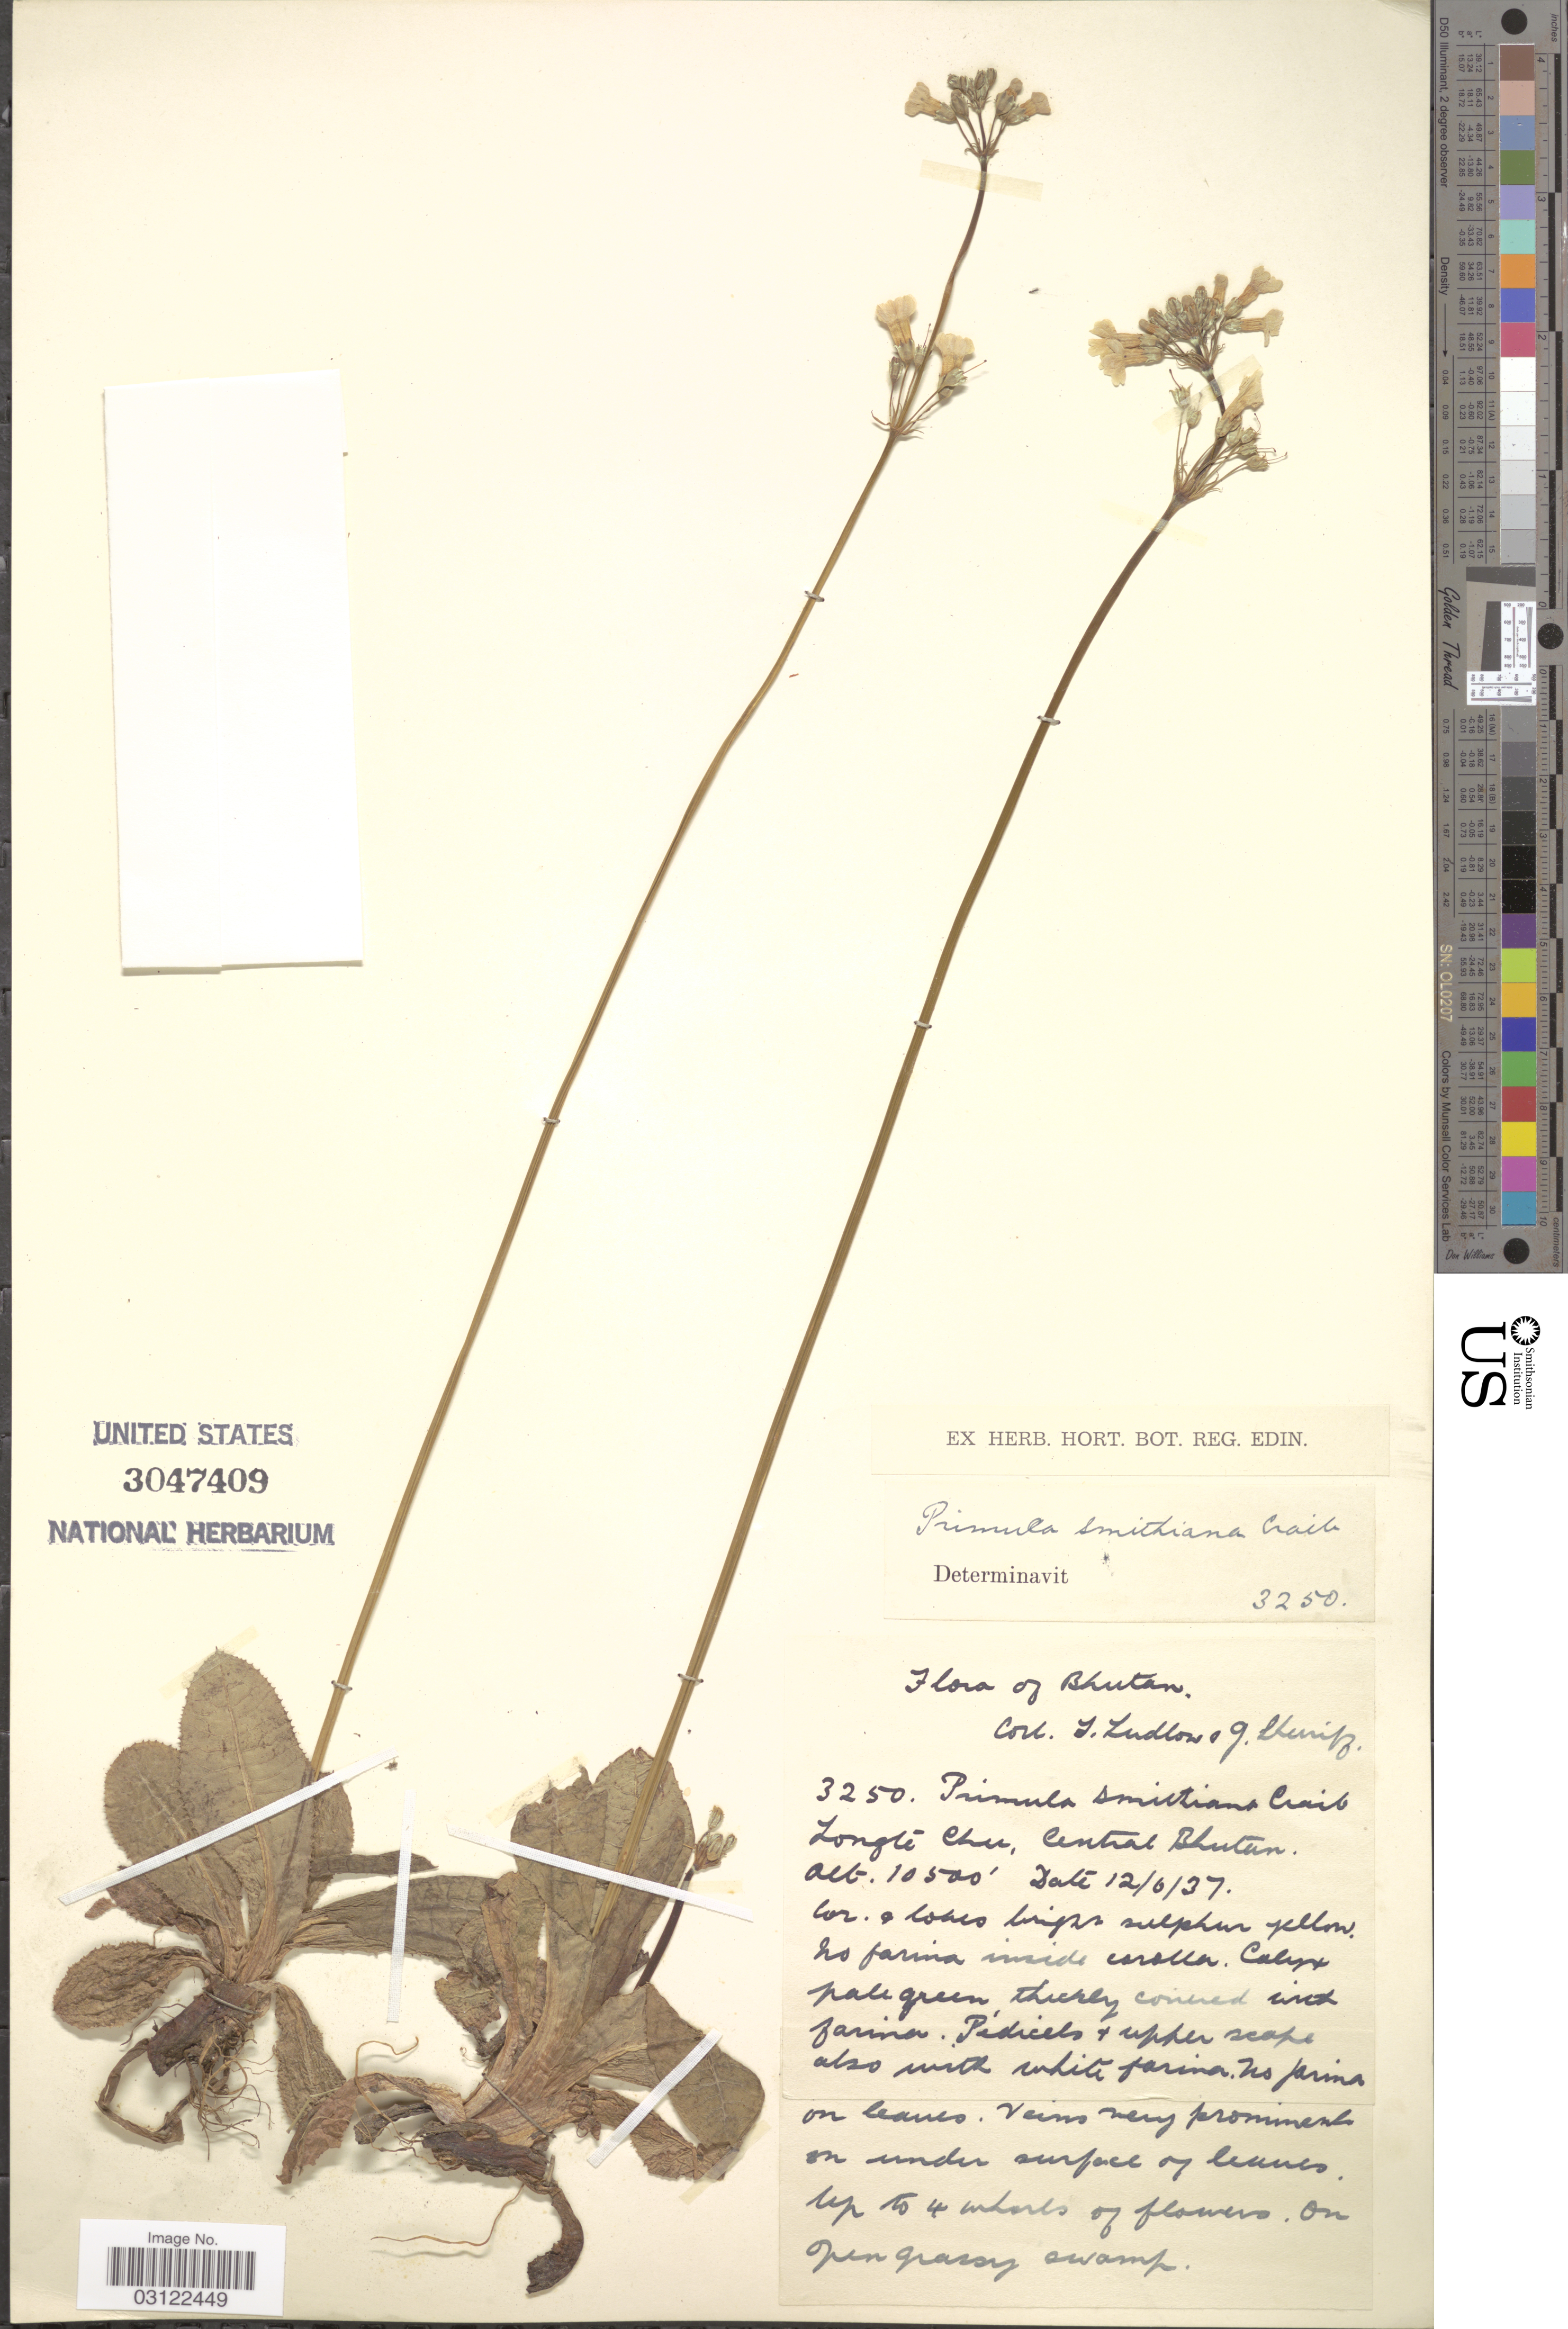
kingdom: Plantae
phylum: Tracheophyta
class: Magnoliopsida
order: Ericales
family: Primulaceae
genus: Primula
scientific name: Primula smithiana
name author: Craib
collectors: F. Ludlow & G. Sherriff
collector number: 3250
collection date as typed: Transcribed d/m/y: 12/6/37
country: Bhutan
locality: Longte Chu, Central Bhutan.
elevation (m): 3200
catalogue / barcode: US 3047409